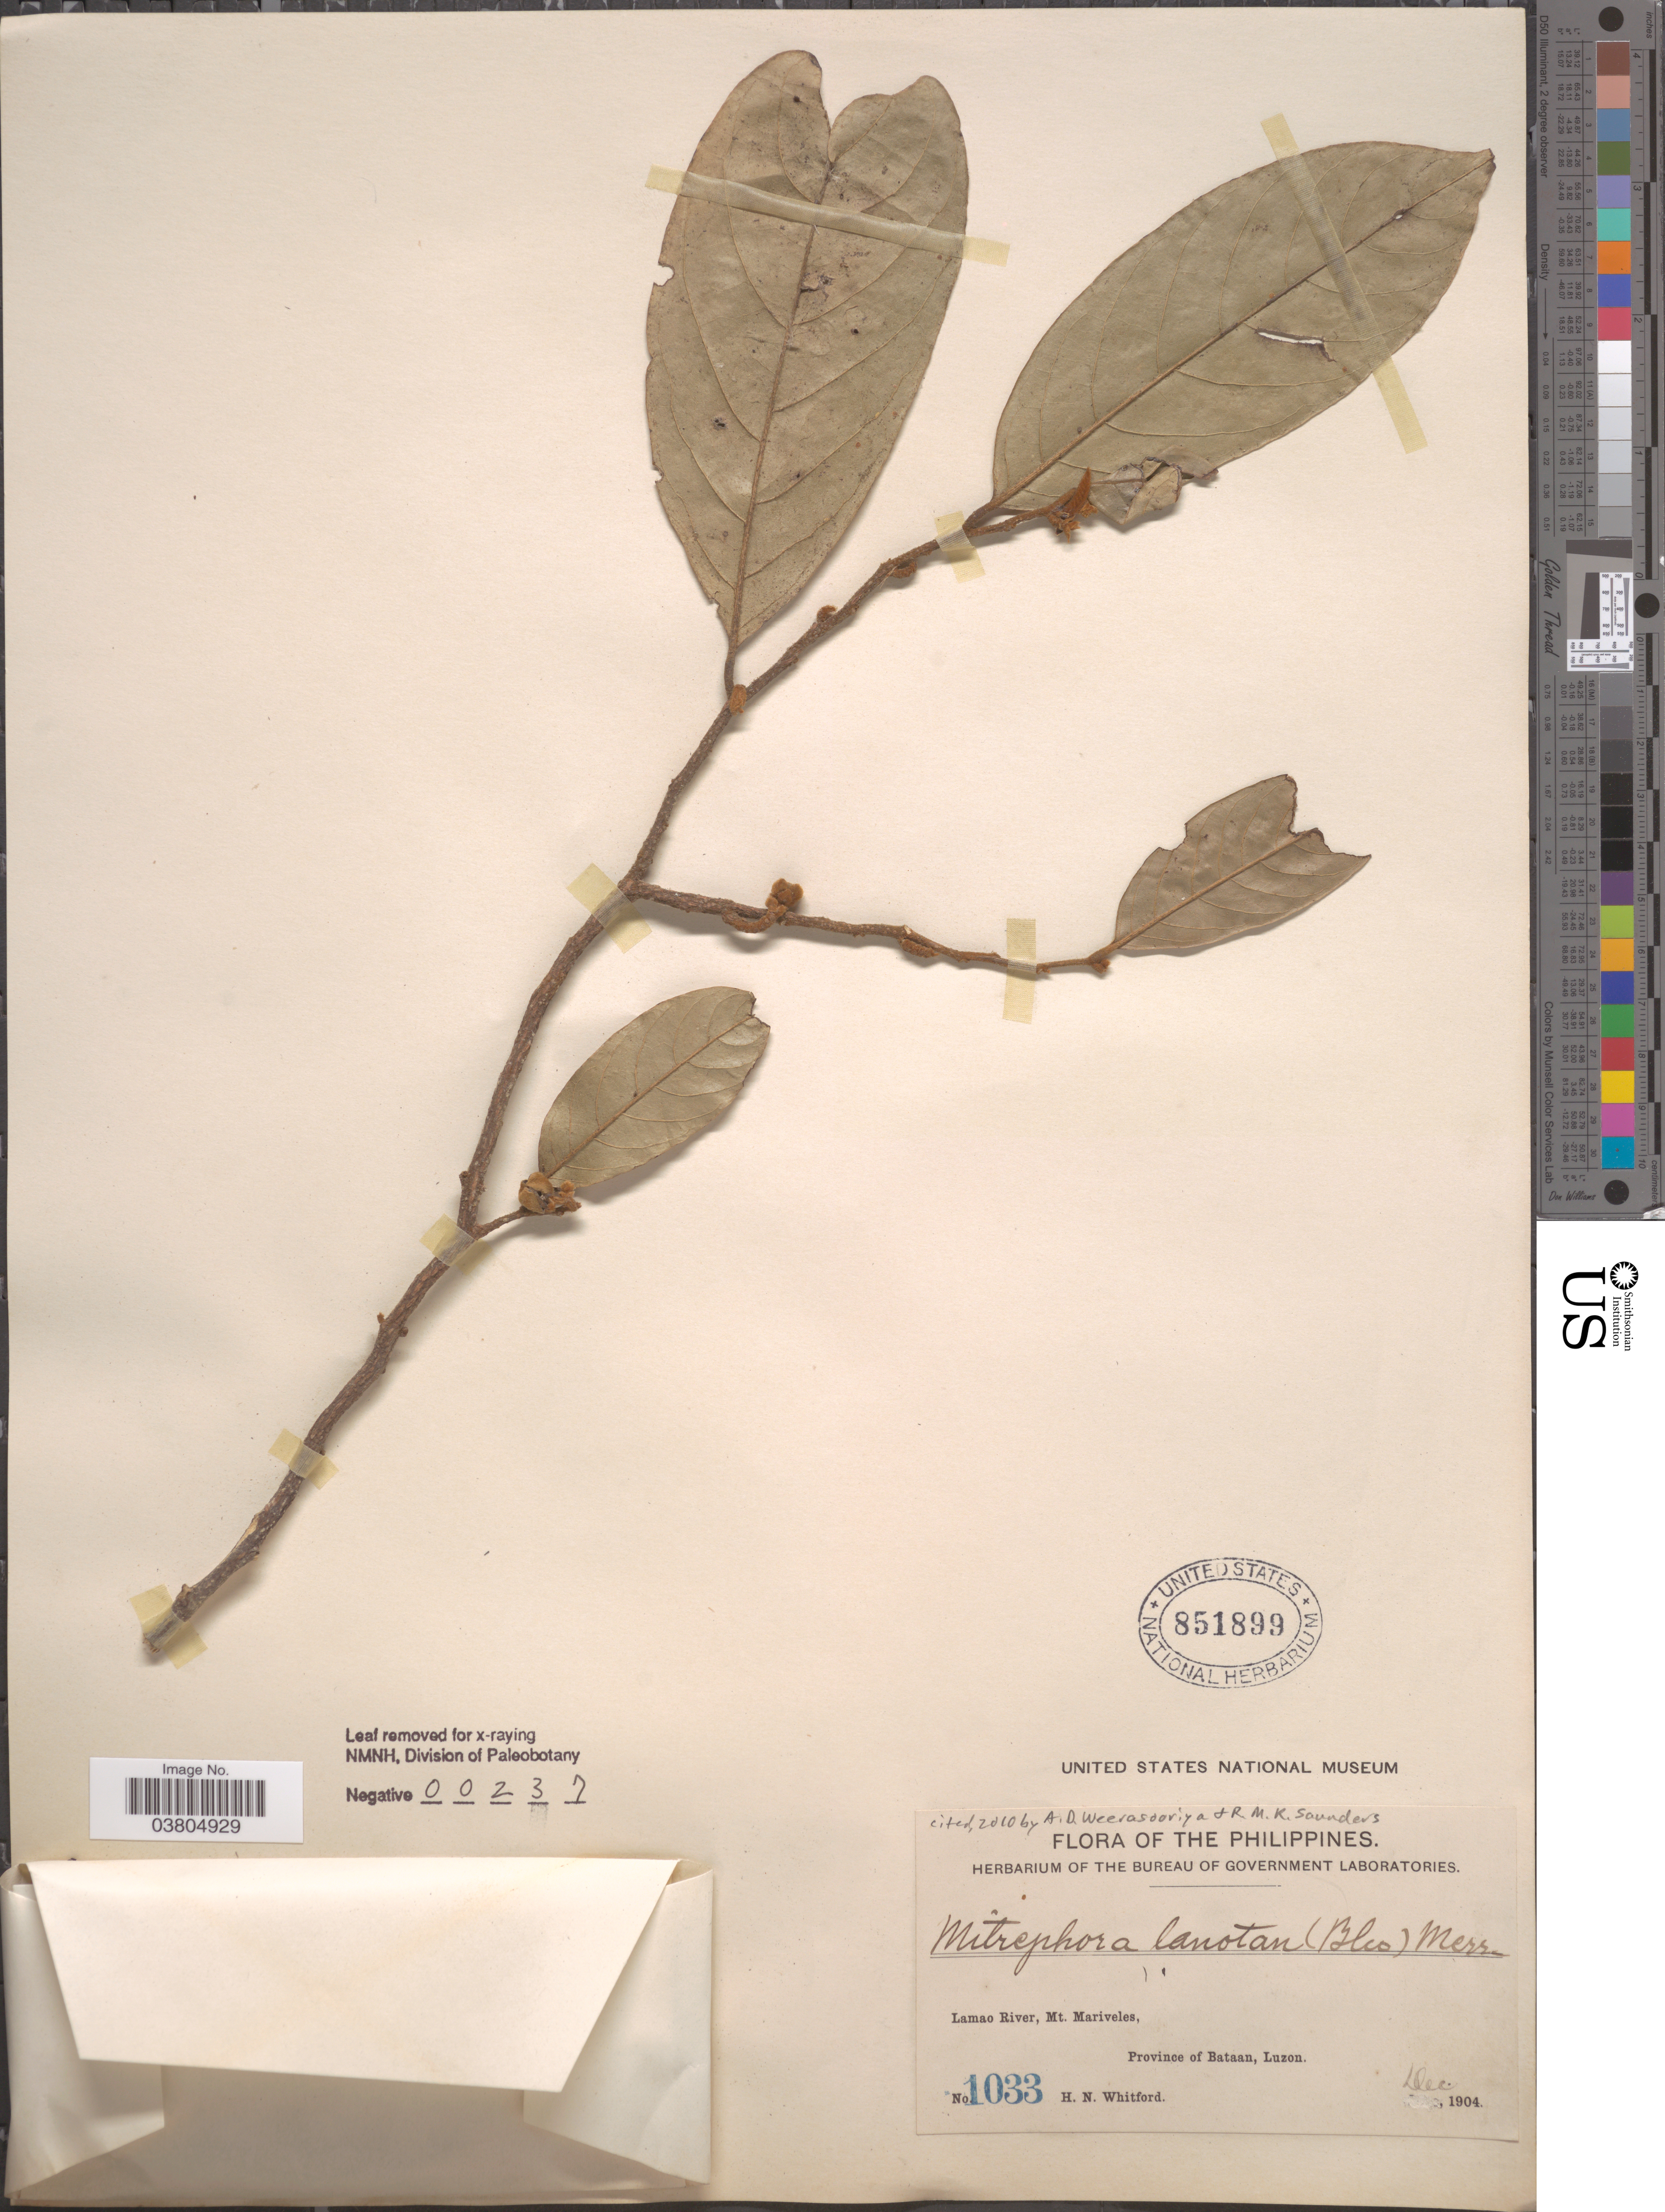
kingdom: Plantae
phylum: Tracheophyta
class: Magnoliopsida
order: Magnoliales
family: Annonaceae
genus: Mitrephora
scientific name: Mitrephora lanotan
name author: (Blanco) Merr.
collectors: H. N. Whitford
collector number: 1033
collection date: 1904-12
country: Philippines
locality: Lamao River, Mt. Mariveles, Province of Bataan, Luzon.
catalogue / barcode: US 851899